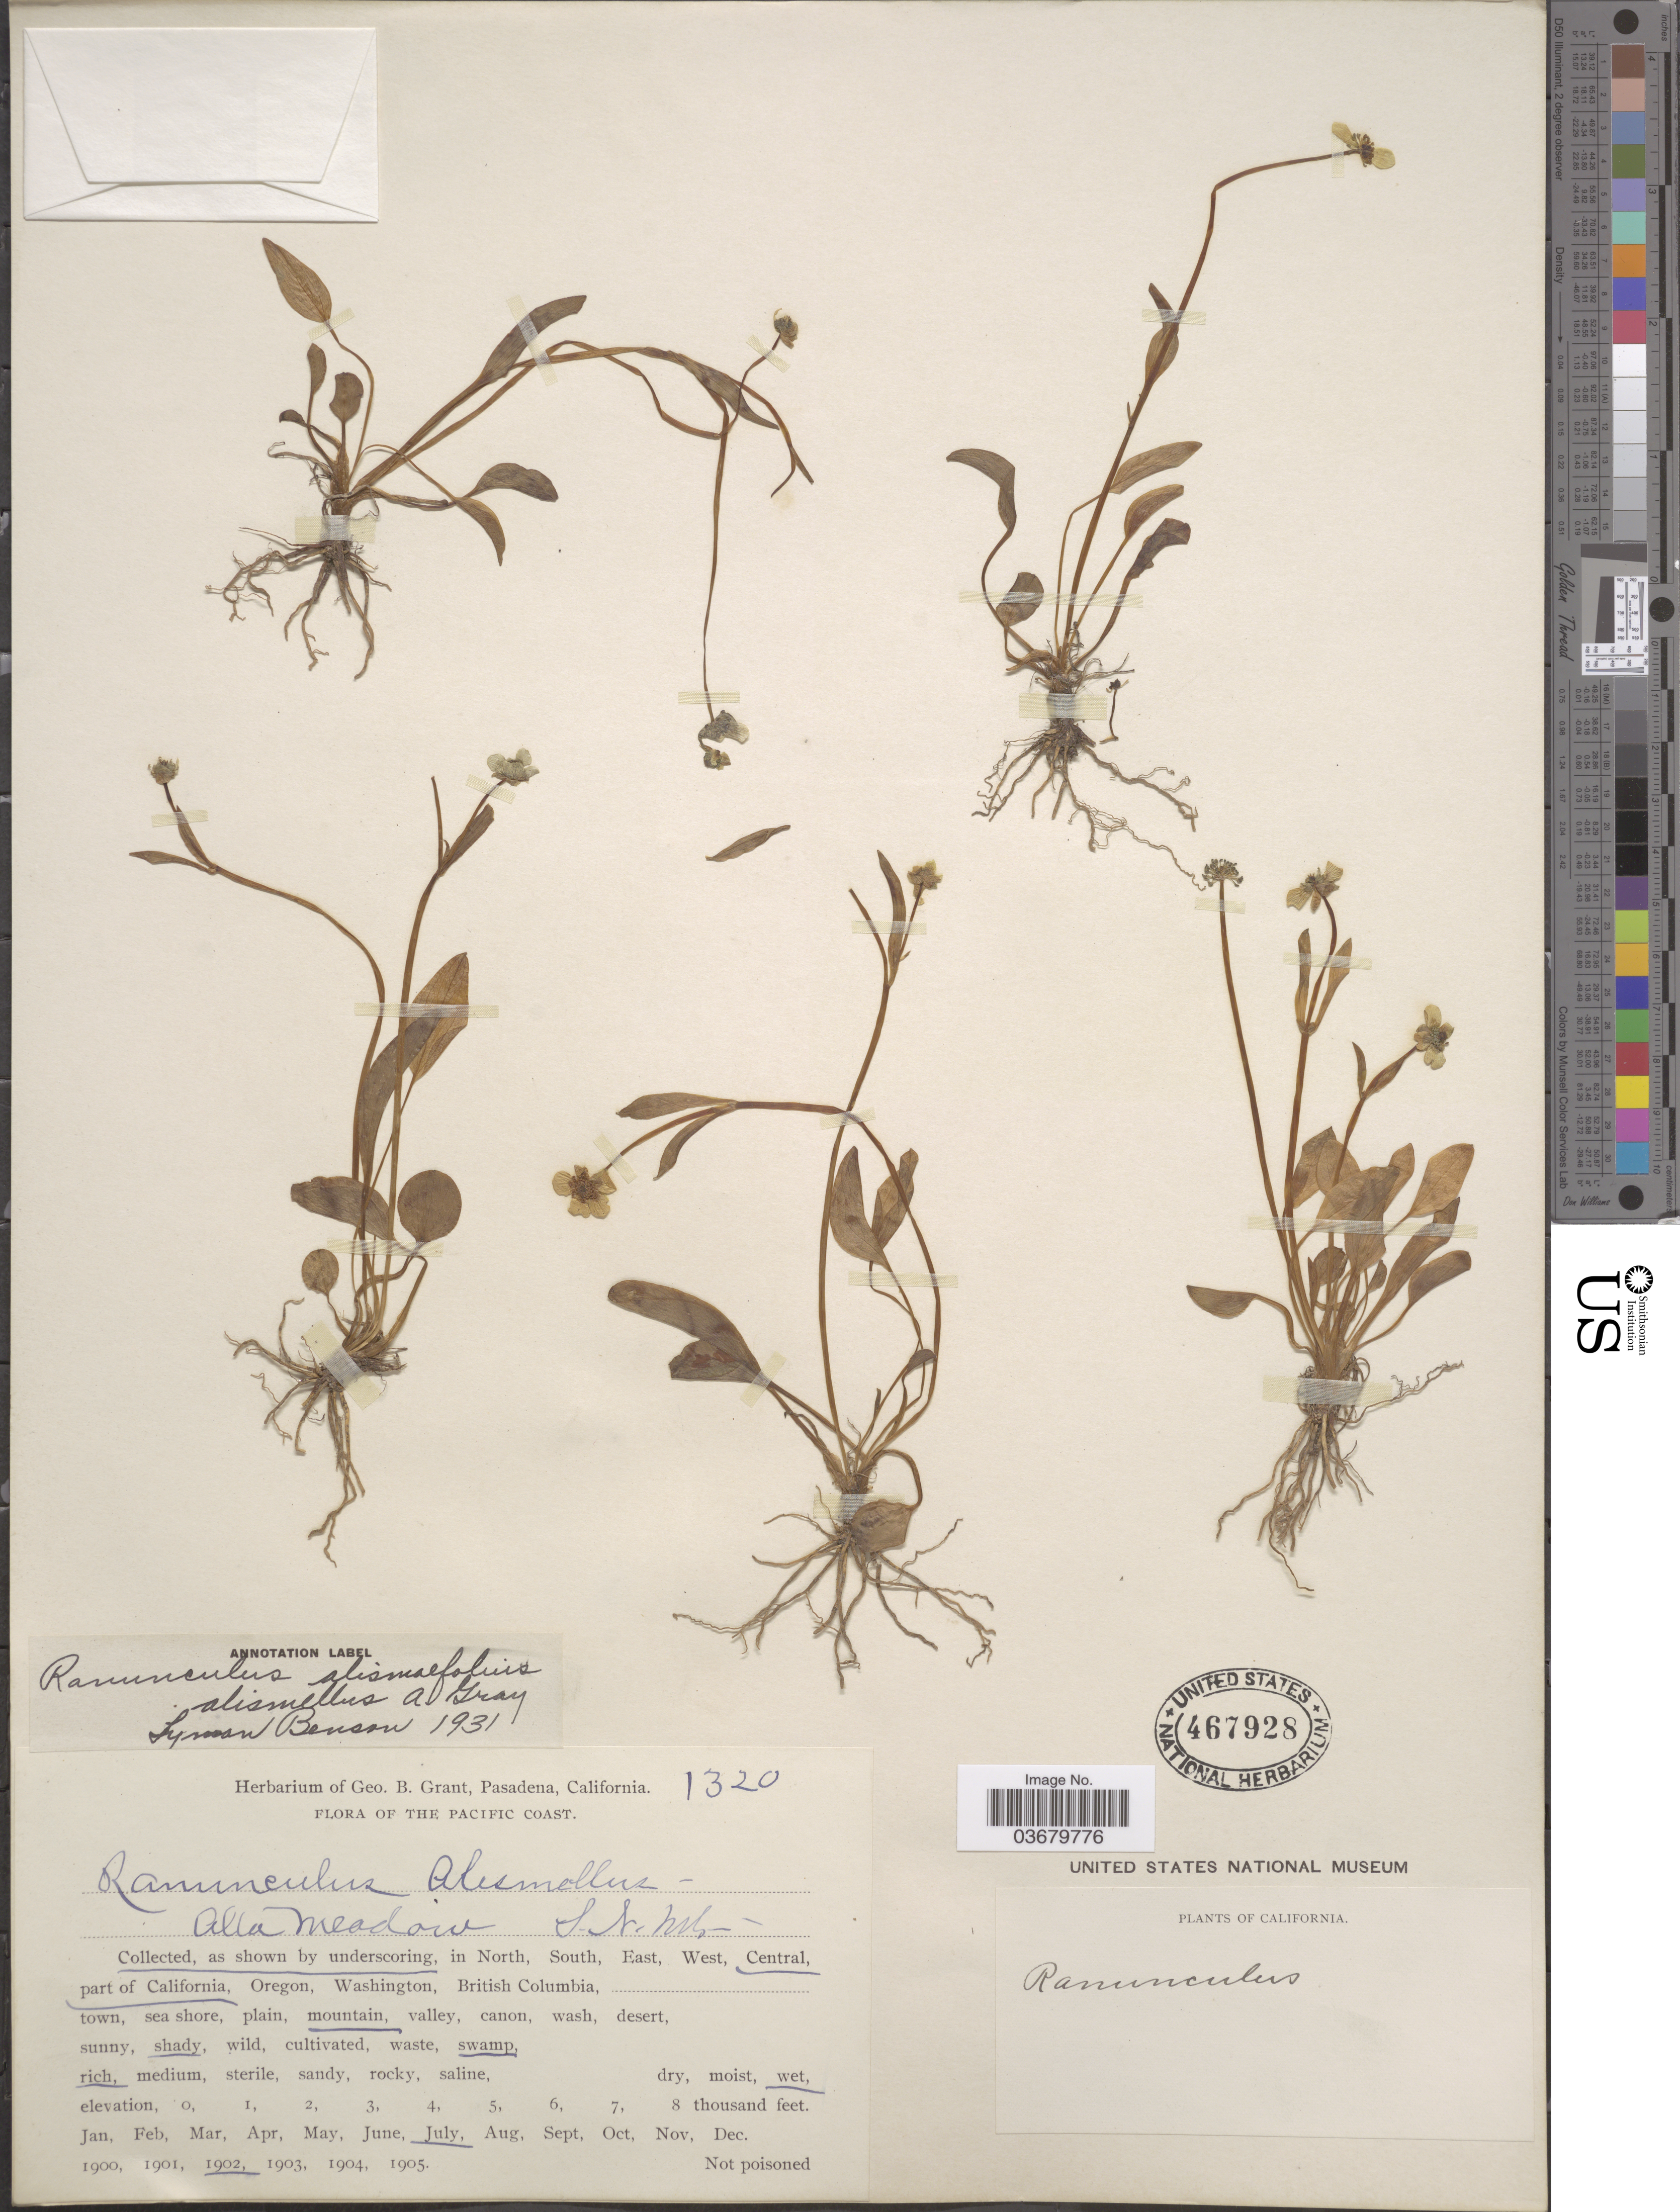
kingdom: Plantae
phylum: Tracheophyta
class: Magnoliopsida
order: Ranunculales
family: Ranunculaceae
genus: Ranunculus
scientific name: Ranunculus alismifolius var. alismellus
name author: A. Gray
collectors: ex herb. Geo. B. Grant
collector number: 1320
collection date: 1902-07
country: United States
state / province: California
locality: The Pacific Coast. Central part of California.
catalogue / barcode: US 467928